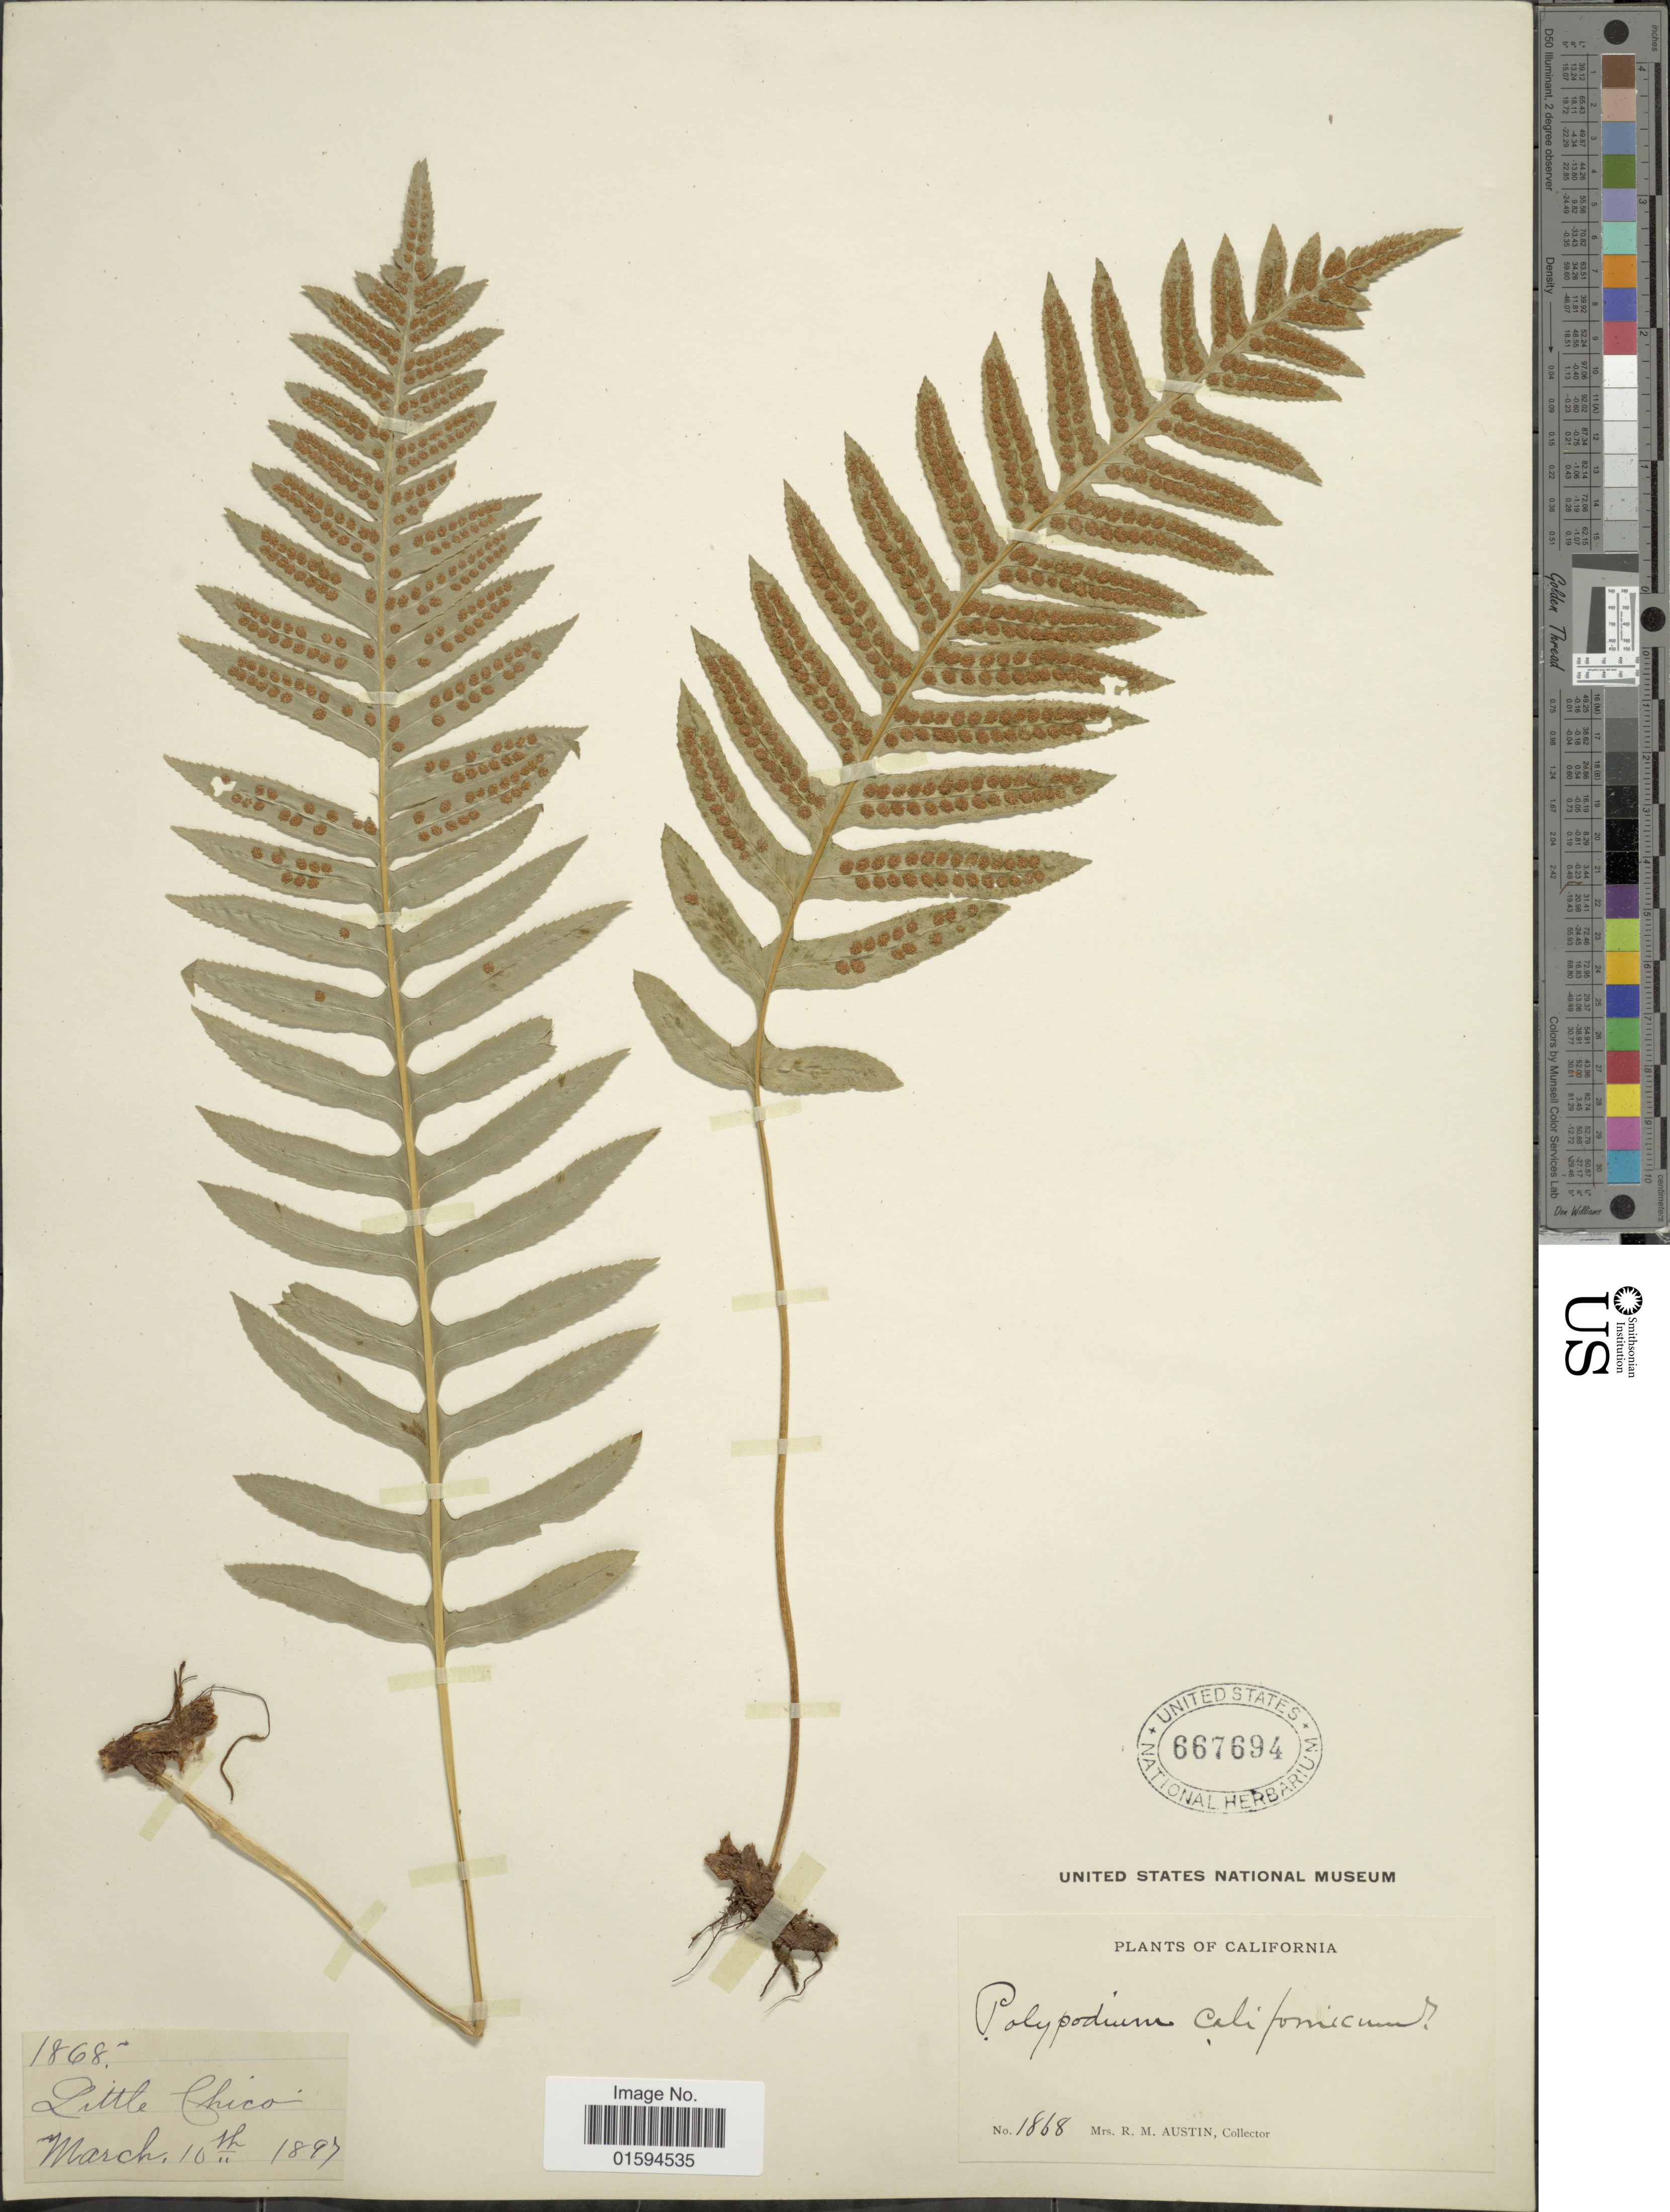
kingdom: Plantae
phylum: Tracheophyta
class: Polypodiopsida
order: Polypodiales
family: Polypodiaceae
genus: Polypodium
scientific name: Polypodium californicum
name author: Kaulf.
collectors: R. Austin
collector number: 1868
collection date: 1897-03-10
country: United States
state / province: California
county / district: Butte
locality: Little Chico.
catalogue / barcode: US 667694